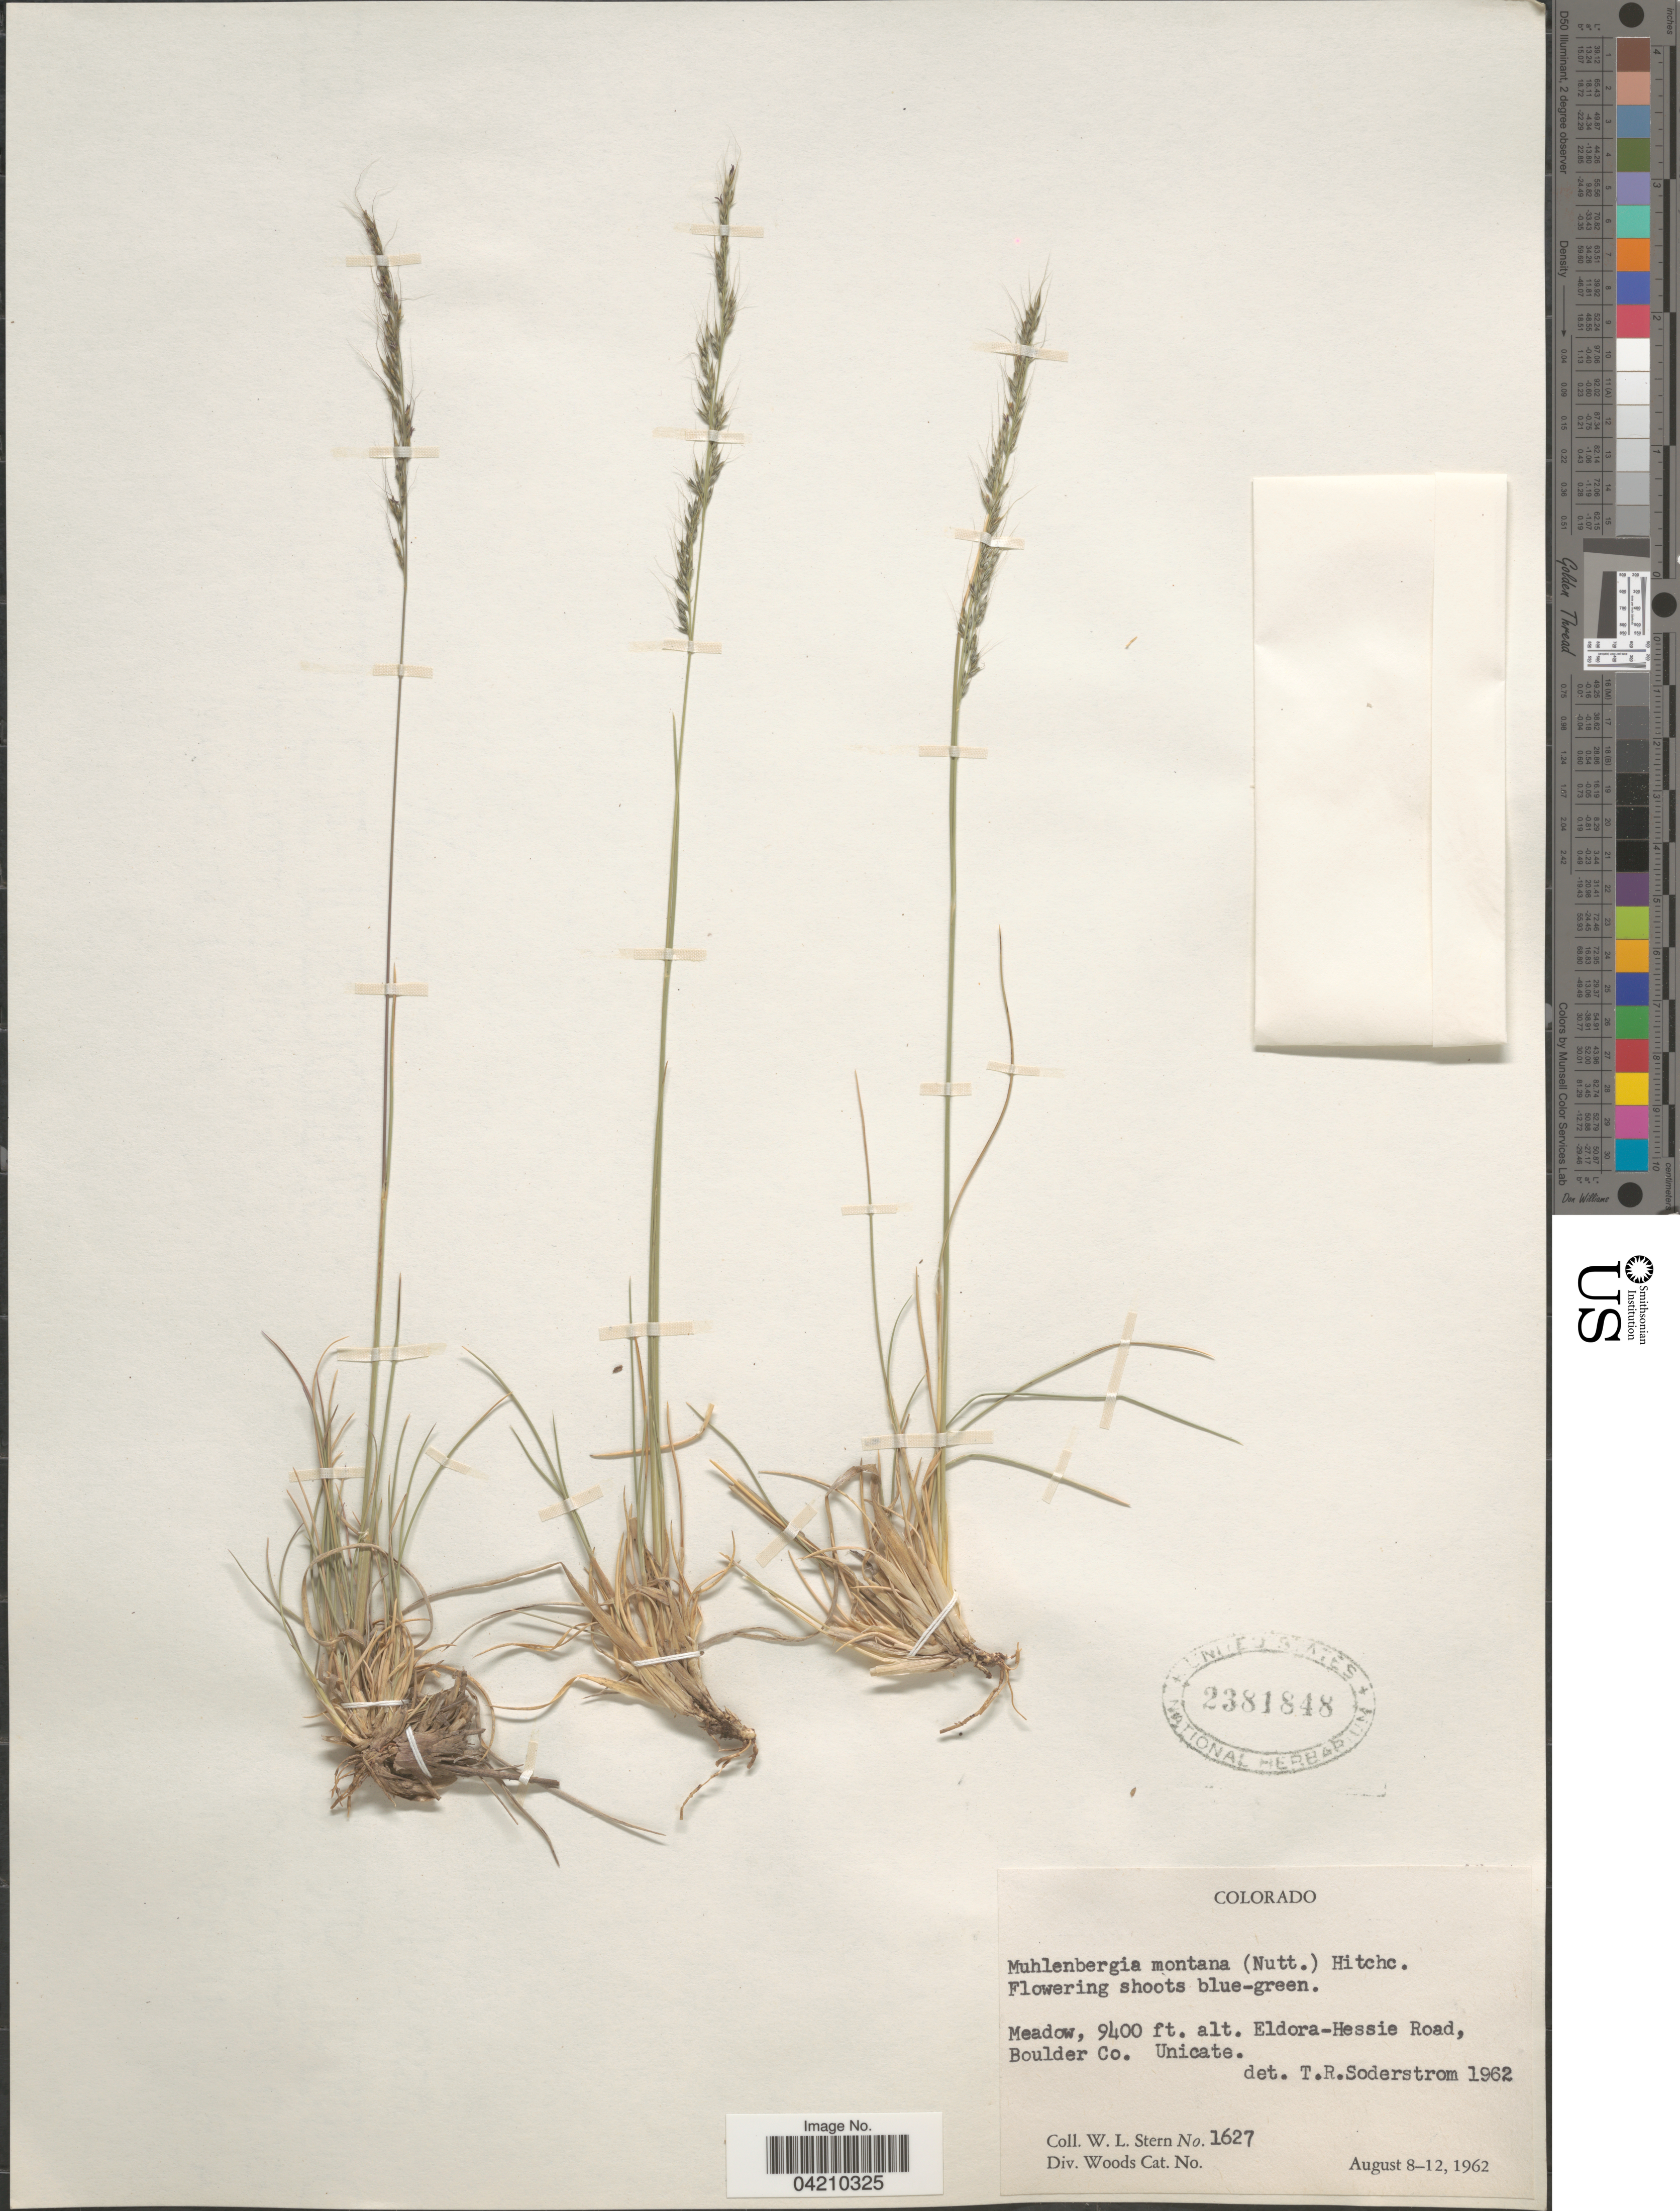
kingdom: Plantae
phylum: Tracheophyta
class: Liliopsida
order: Poales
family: Poaceae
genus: Muhlenbergia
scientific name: Muhlenbergia montana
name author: (Nutt.) Hitchc.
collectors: W. L. Stern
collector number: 1627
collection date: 1962-08-08/1962-08-12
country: United States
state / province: Colorado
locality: Meadow, Eldora-Hessie Road, Boulder Co.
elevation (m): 2865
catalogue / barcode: US 2381848